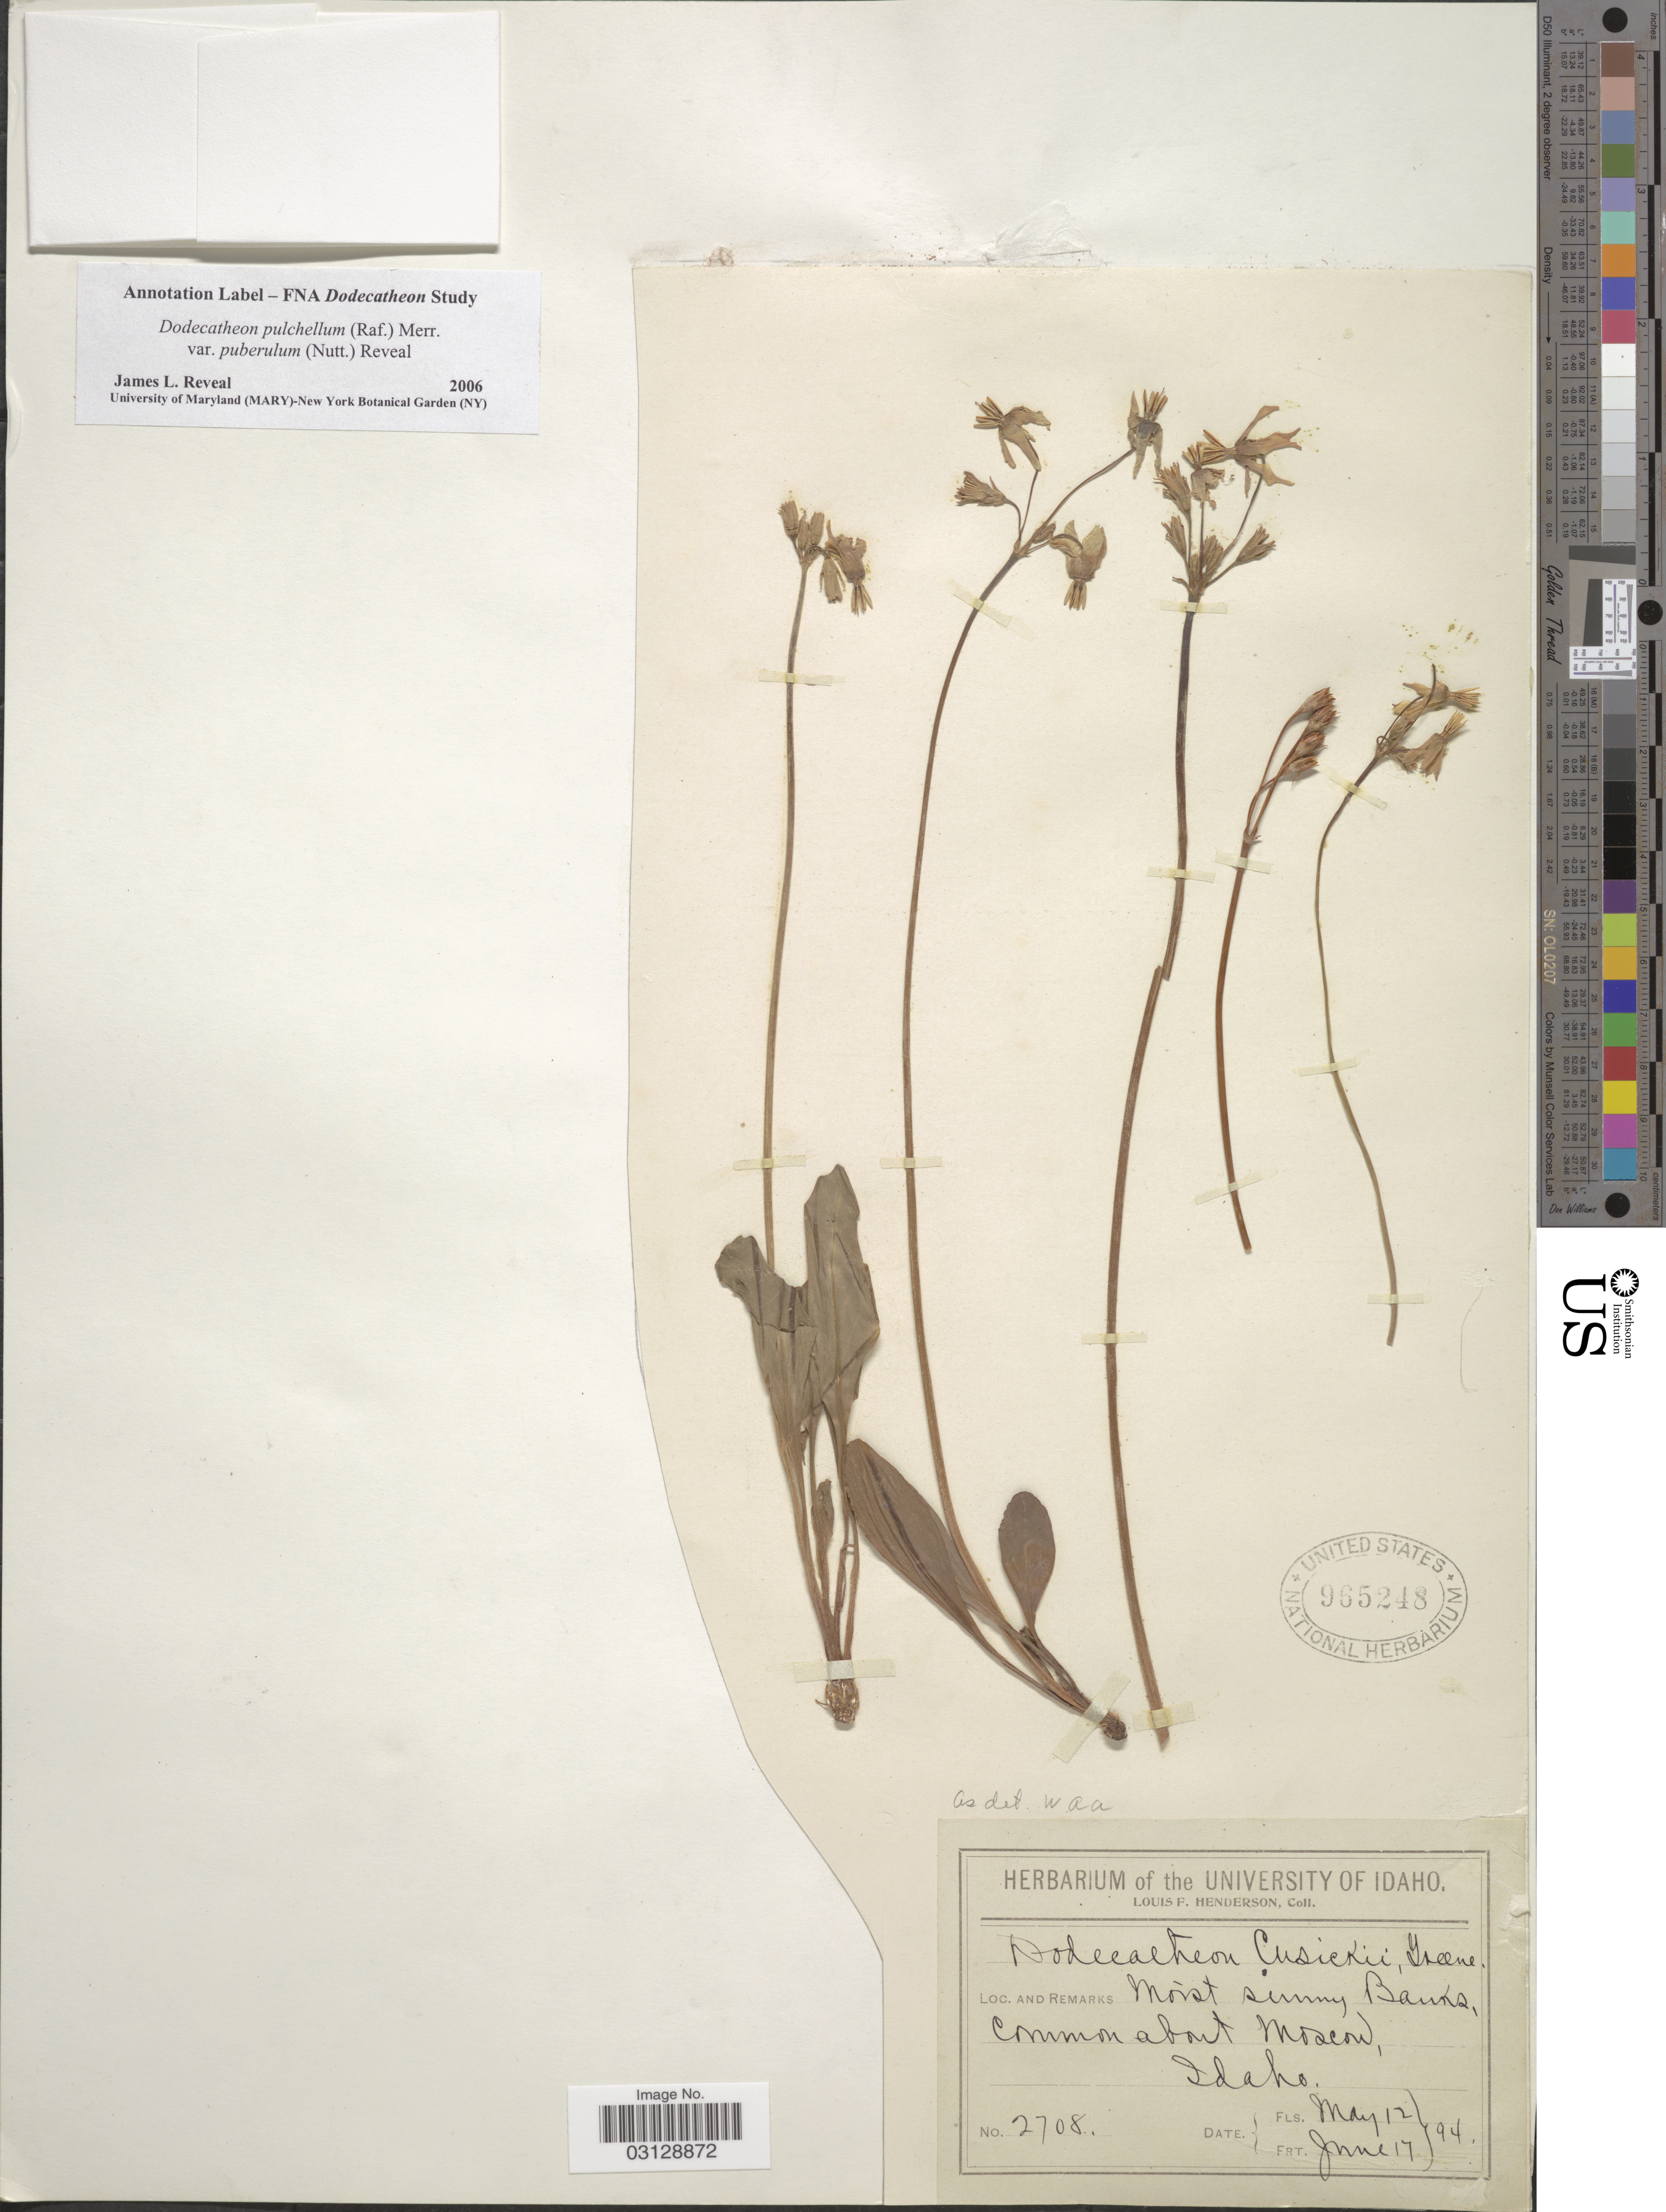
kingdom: Plantae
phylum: Tracheophyta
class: Magnoliopsida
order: Ericales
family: Primulaceae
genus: Dodecatheon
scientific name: Dodecatheon pulchellum var. cusickii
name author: (Greene) Reveal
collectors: L. Henderson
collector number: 2708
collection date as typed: Transcribed d/m/y: 12/5/94 to 17/6/94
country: United States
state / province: Idaho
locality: Common about Moscow.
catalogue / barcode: US 965248